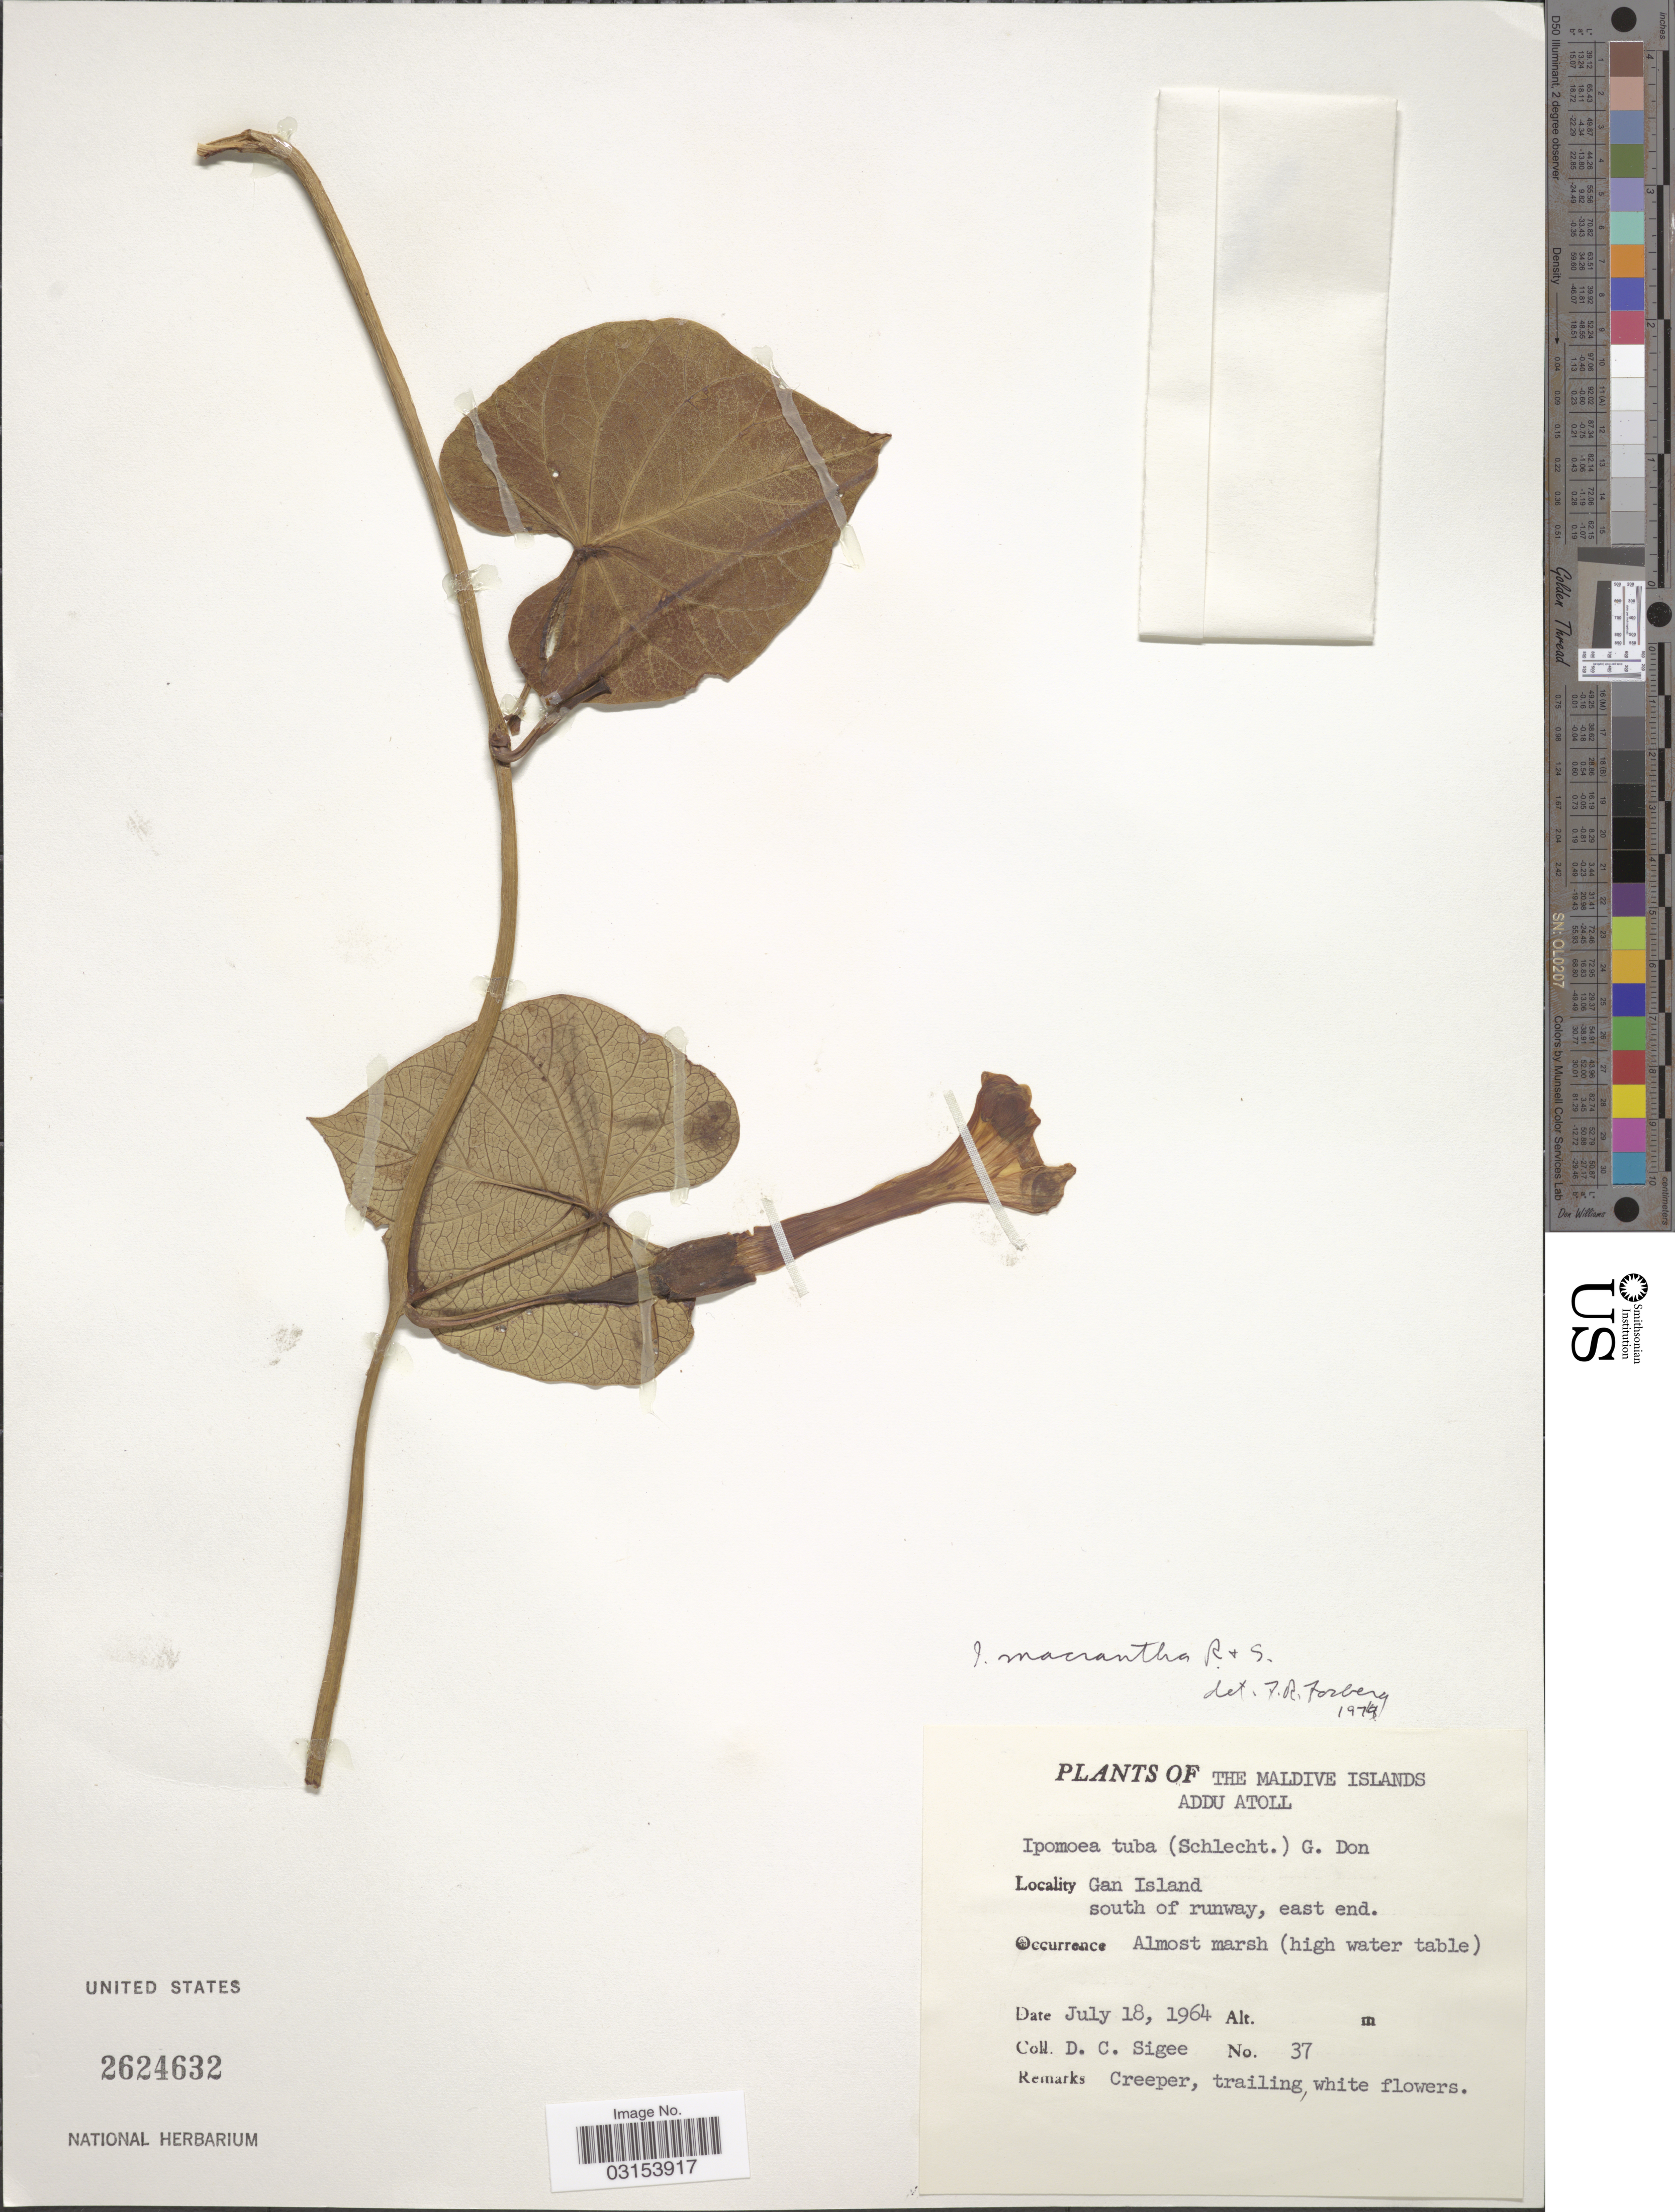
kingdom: Plantae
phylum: Tracheophyta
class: Magnoliopsida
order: Solanales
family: Convolvulaceae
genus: Ipomoea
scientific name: Ipomoea macrantha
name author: Roem. & Schult.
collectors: D. C. Sigee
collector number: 37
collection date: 1964-07-18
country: Maldive Islands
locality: Addu Atoll. Gan Island, south of runway, east end.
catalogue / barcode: US 2624632